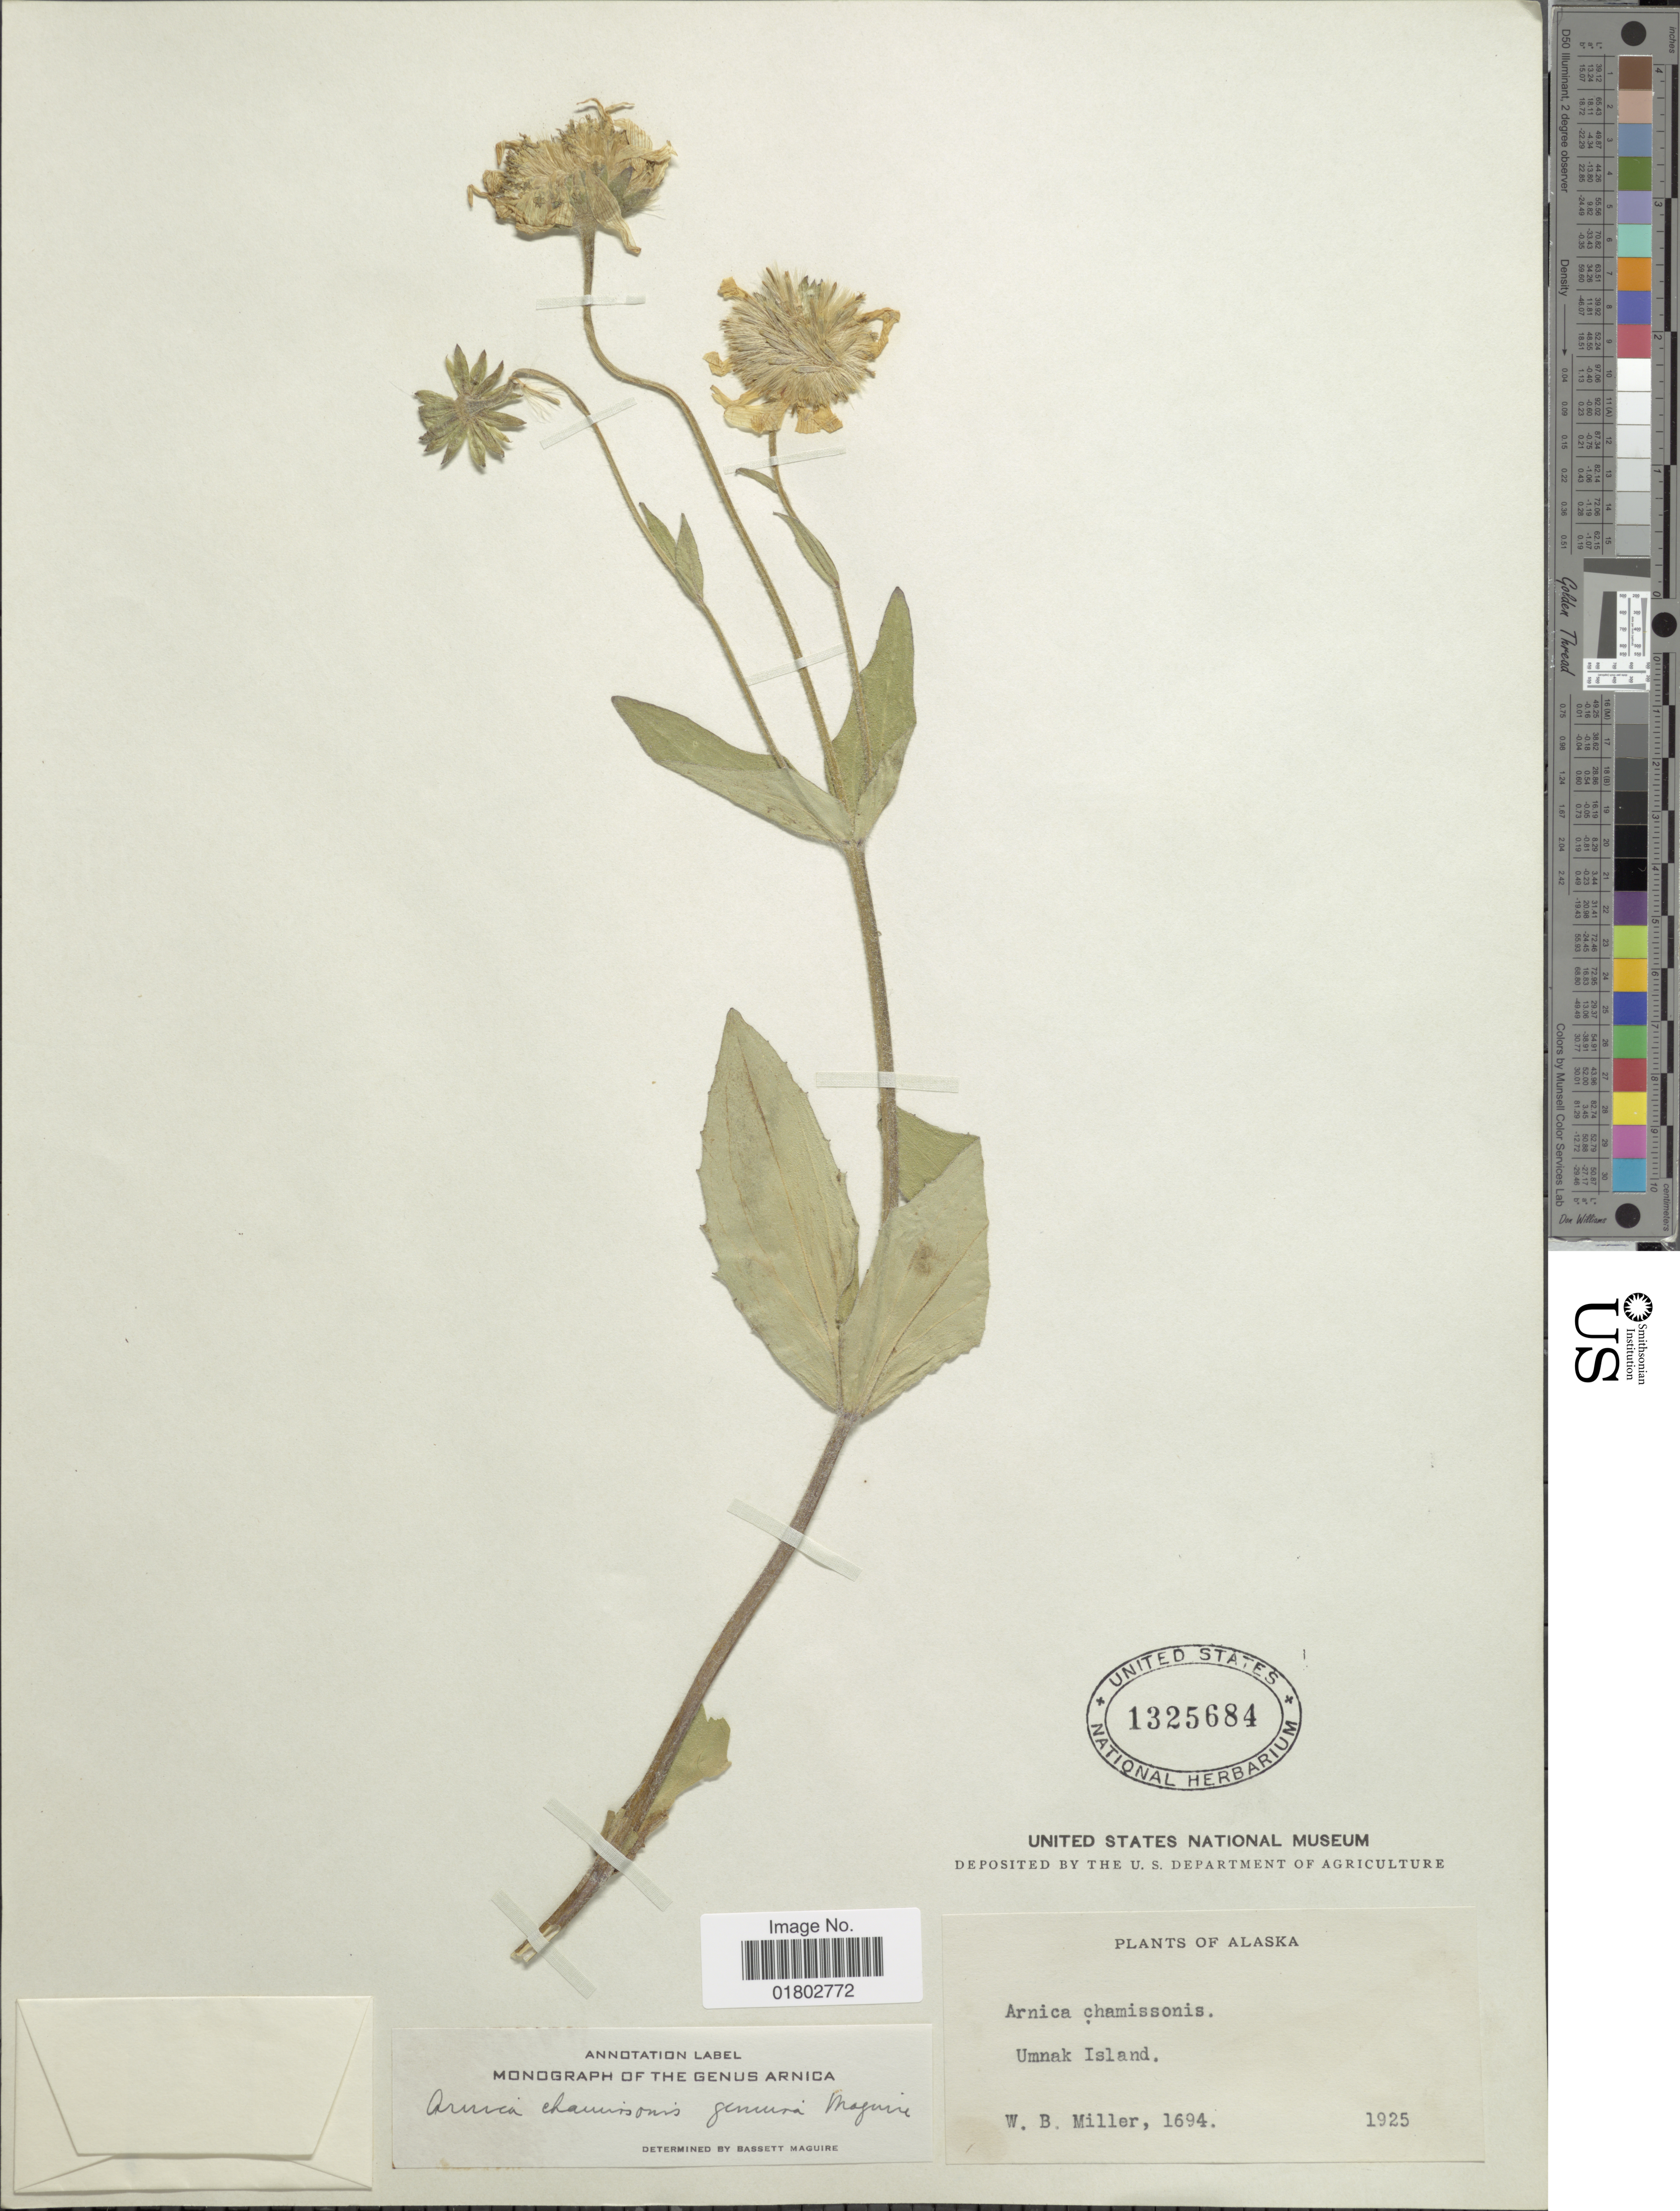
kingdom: Plantae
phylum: Tracheophyta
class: Magnoliopsida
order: Asterales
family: Asteraceae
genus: Arnica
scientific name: Arnica chamissonis subsp. genuina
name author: Maguire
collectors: W. Miller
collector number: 1694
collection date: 1925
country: United States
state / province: Alaska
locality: Umnak Island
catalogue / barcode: US 1325684